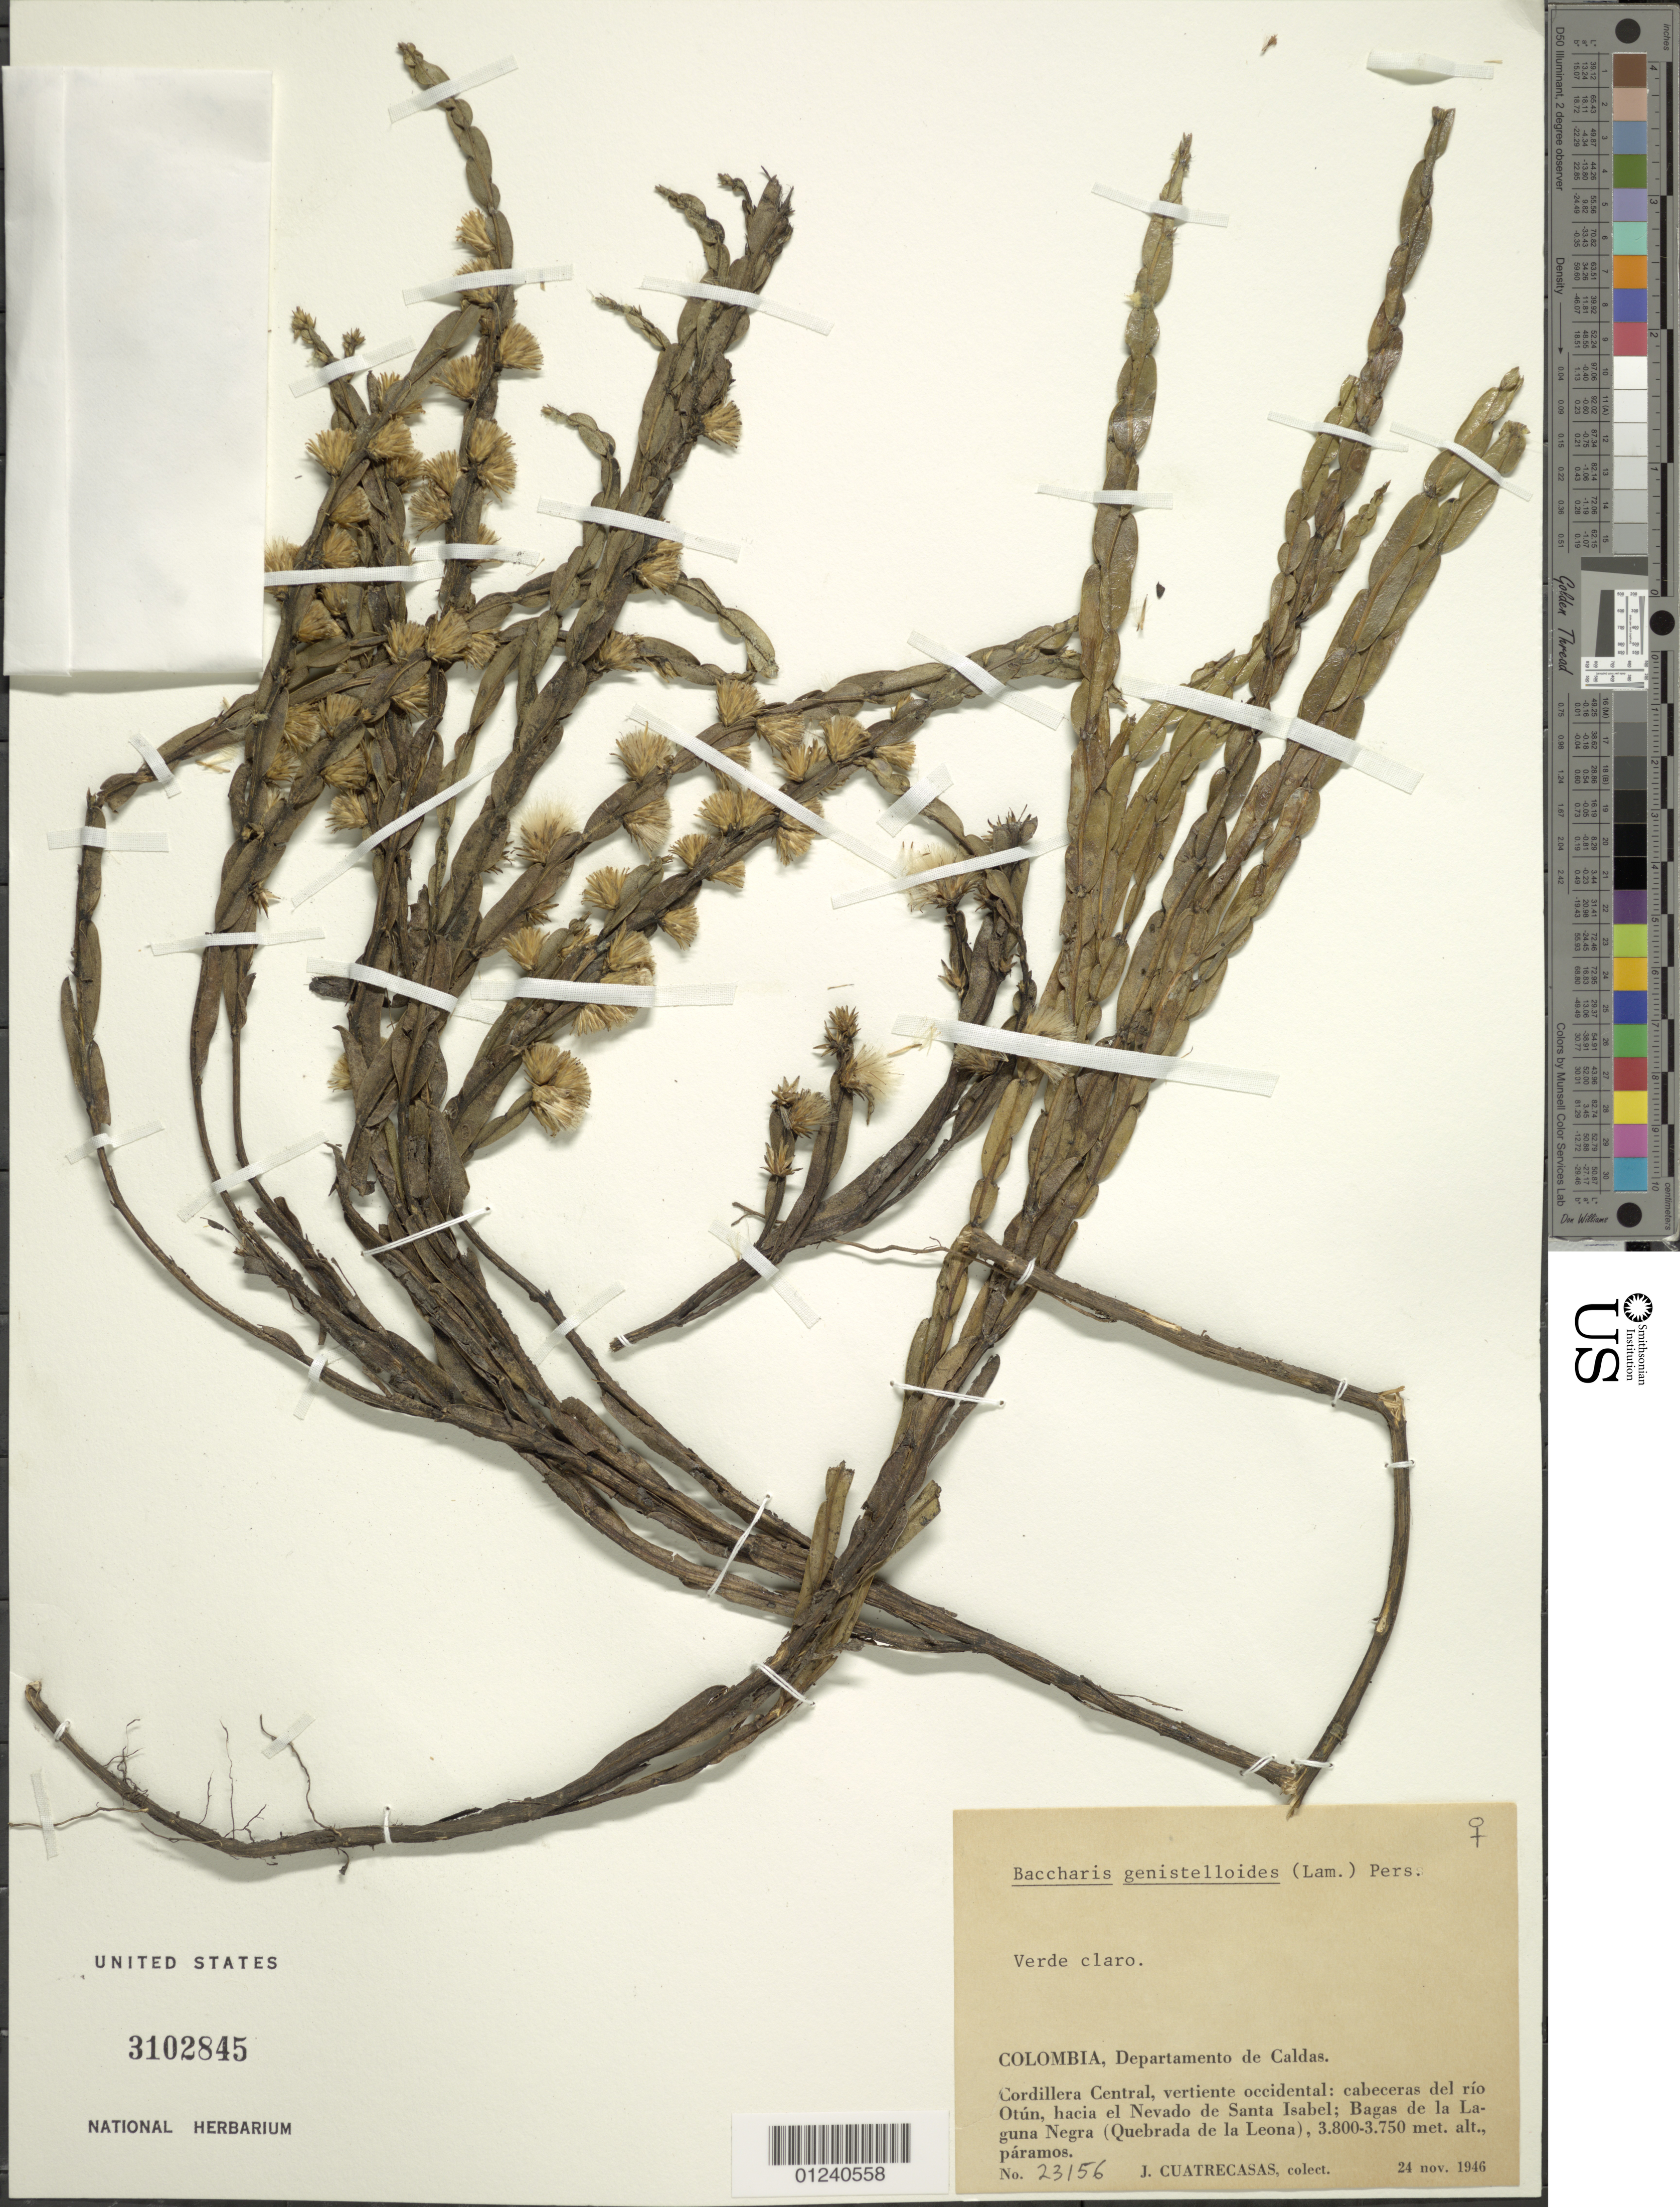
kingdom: Plantae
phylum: Tracheophyta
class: Magnoliopsida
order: Asterales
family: Asteraceae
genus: Baccharis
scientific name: Baccharis genistelloides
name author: (Lam.) Pers.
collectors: J. Cuatrecasas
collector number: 23156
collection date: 1946-11-24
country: Colombia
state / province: Caldas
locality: Cordillera Central, vertiente occidental: caeceras del rio Otun, hacia el Nevado de Santa Isabel; Bagas de la Laguna Negra (Quebrada de la Leona), paramos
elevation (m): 3750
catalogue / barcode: US 3102845